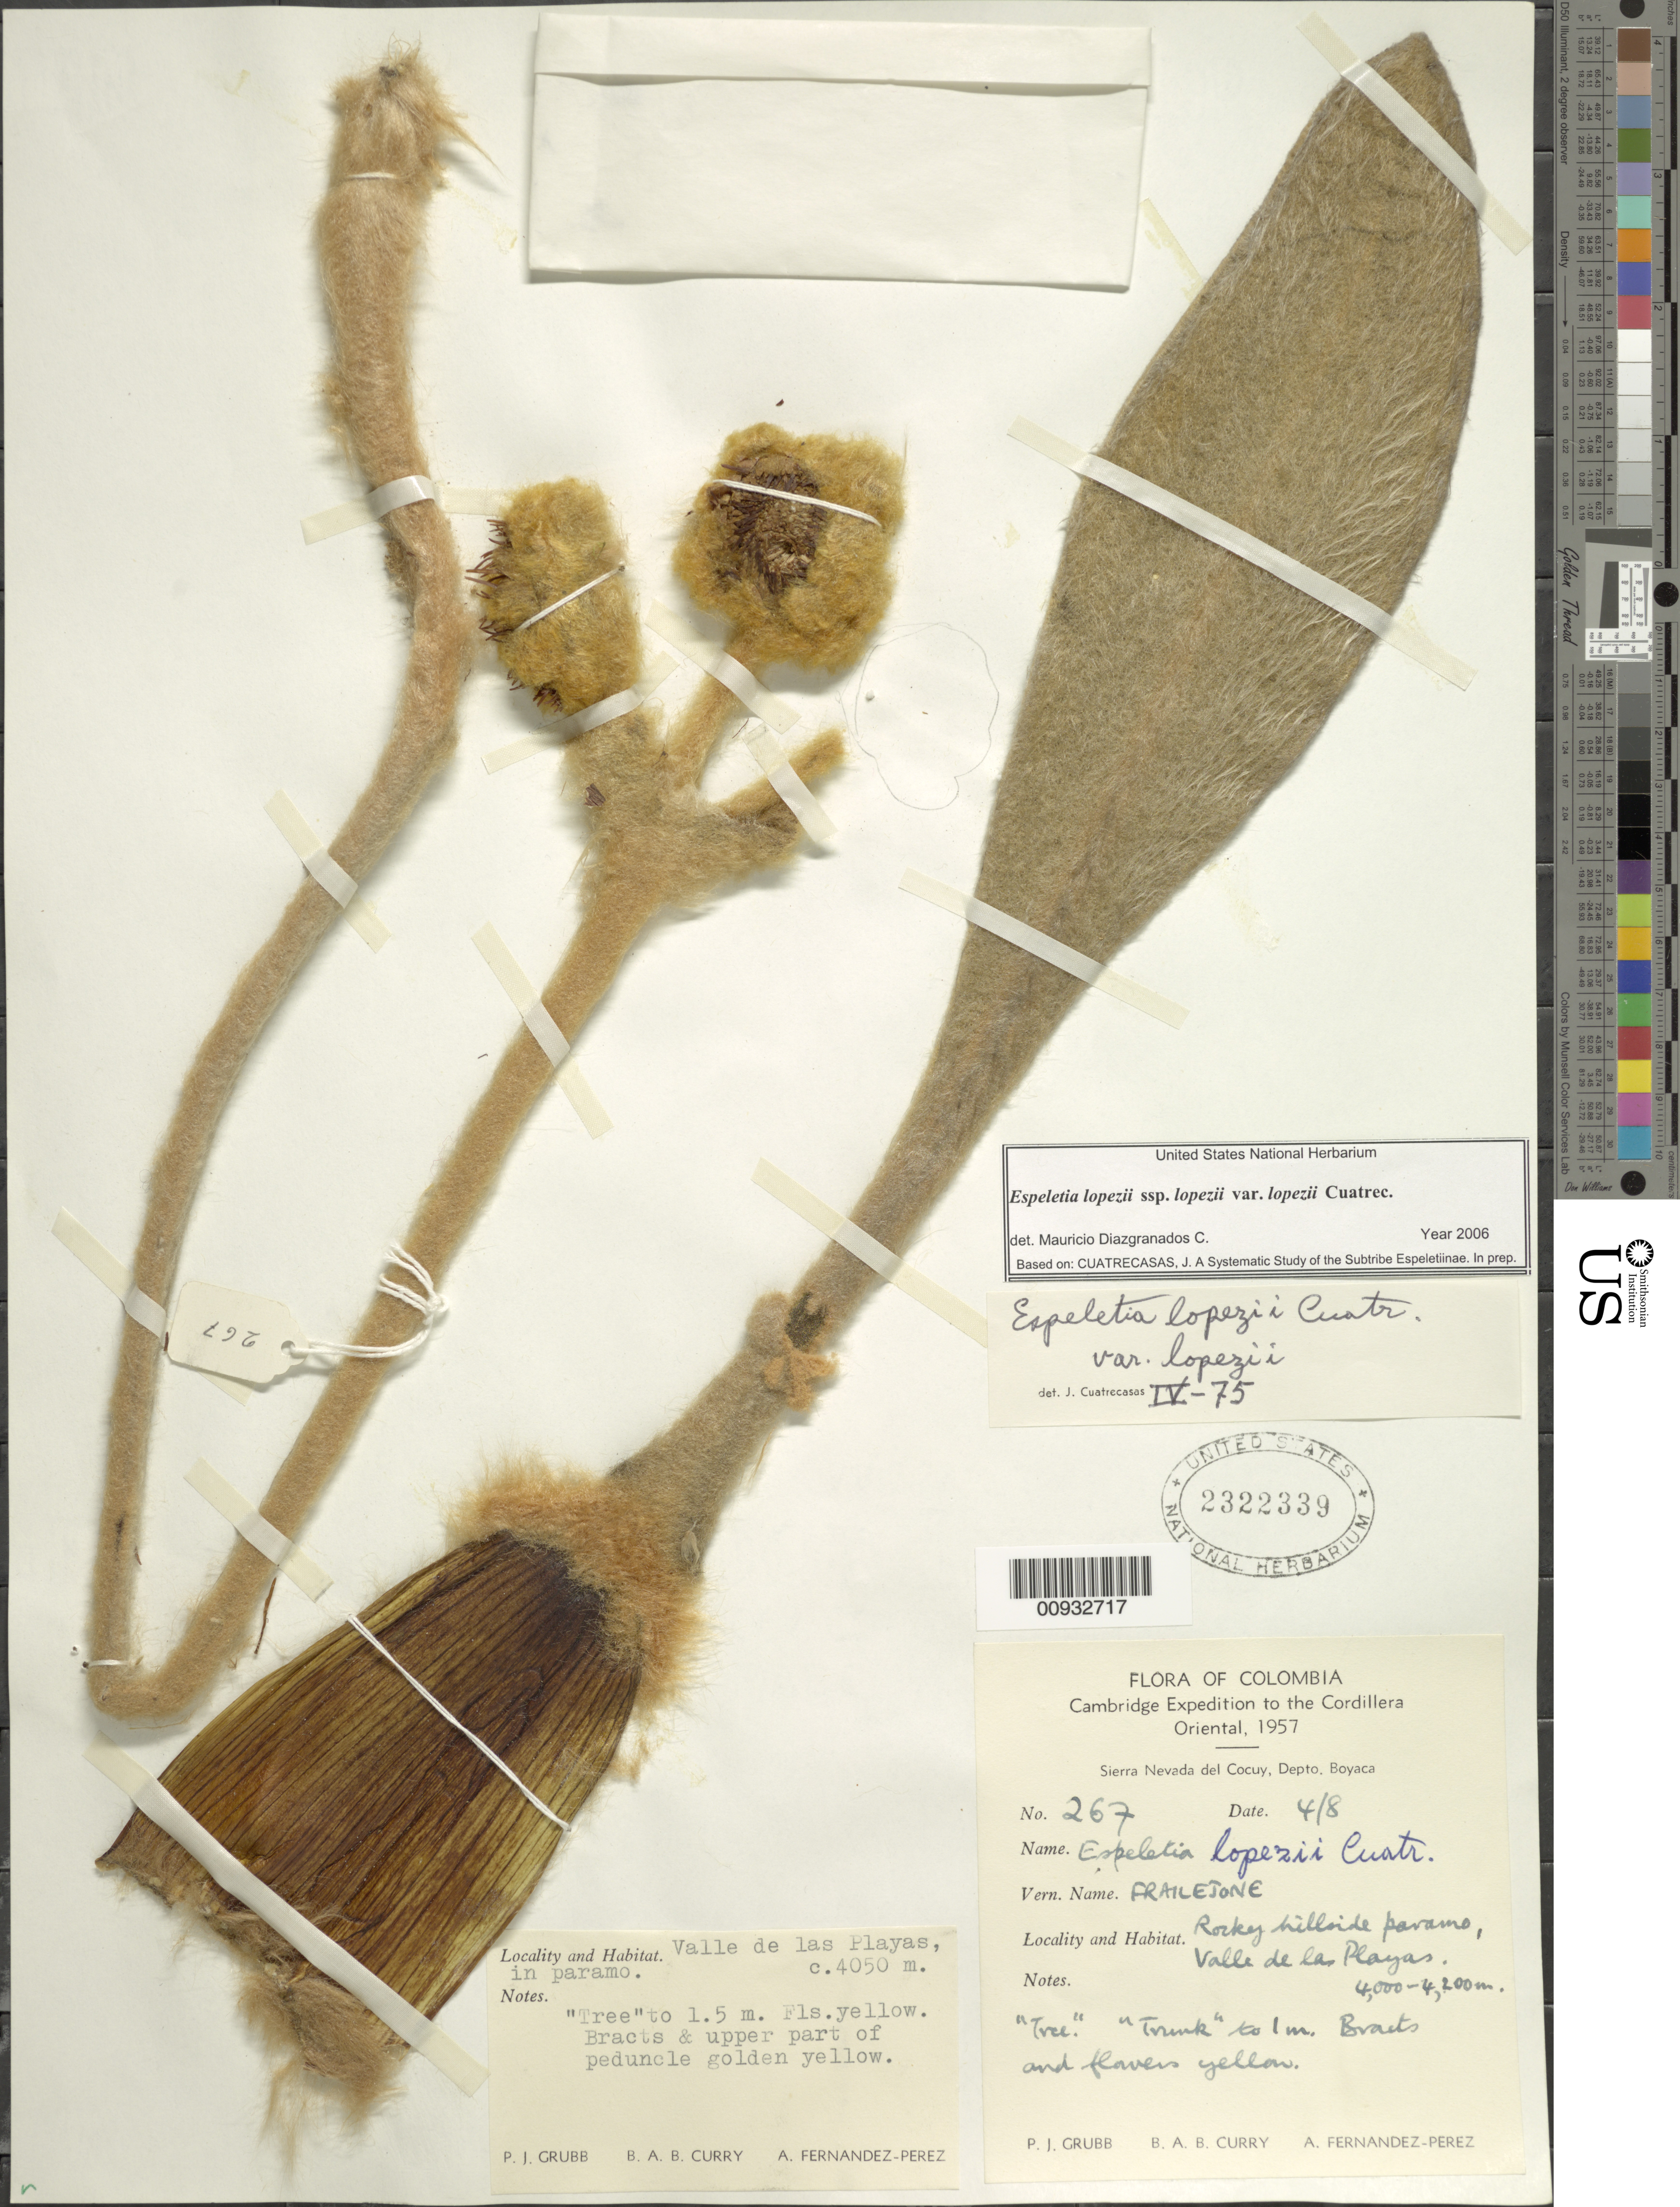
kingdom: Plantae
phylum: Tracheophyta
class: Magnoliopsida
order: Asterales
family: Asteraceae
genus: Espeletia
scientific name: Espeletia lopezii var. lopezi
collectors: P. J. Grubb, B. A. B. Curry & A. Fernández-Pérez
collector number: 267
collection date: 1957-08-04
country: Colombia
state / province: Boyacá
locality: Cambridge. Cordillera Oriental. valle de las Playas. Sierra Nevada del Cocuy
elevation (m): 4000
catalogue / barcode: US 2322339